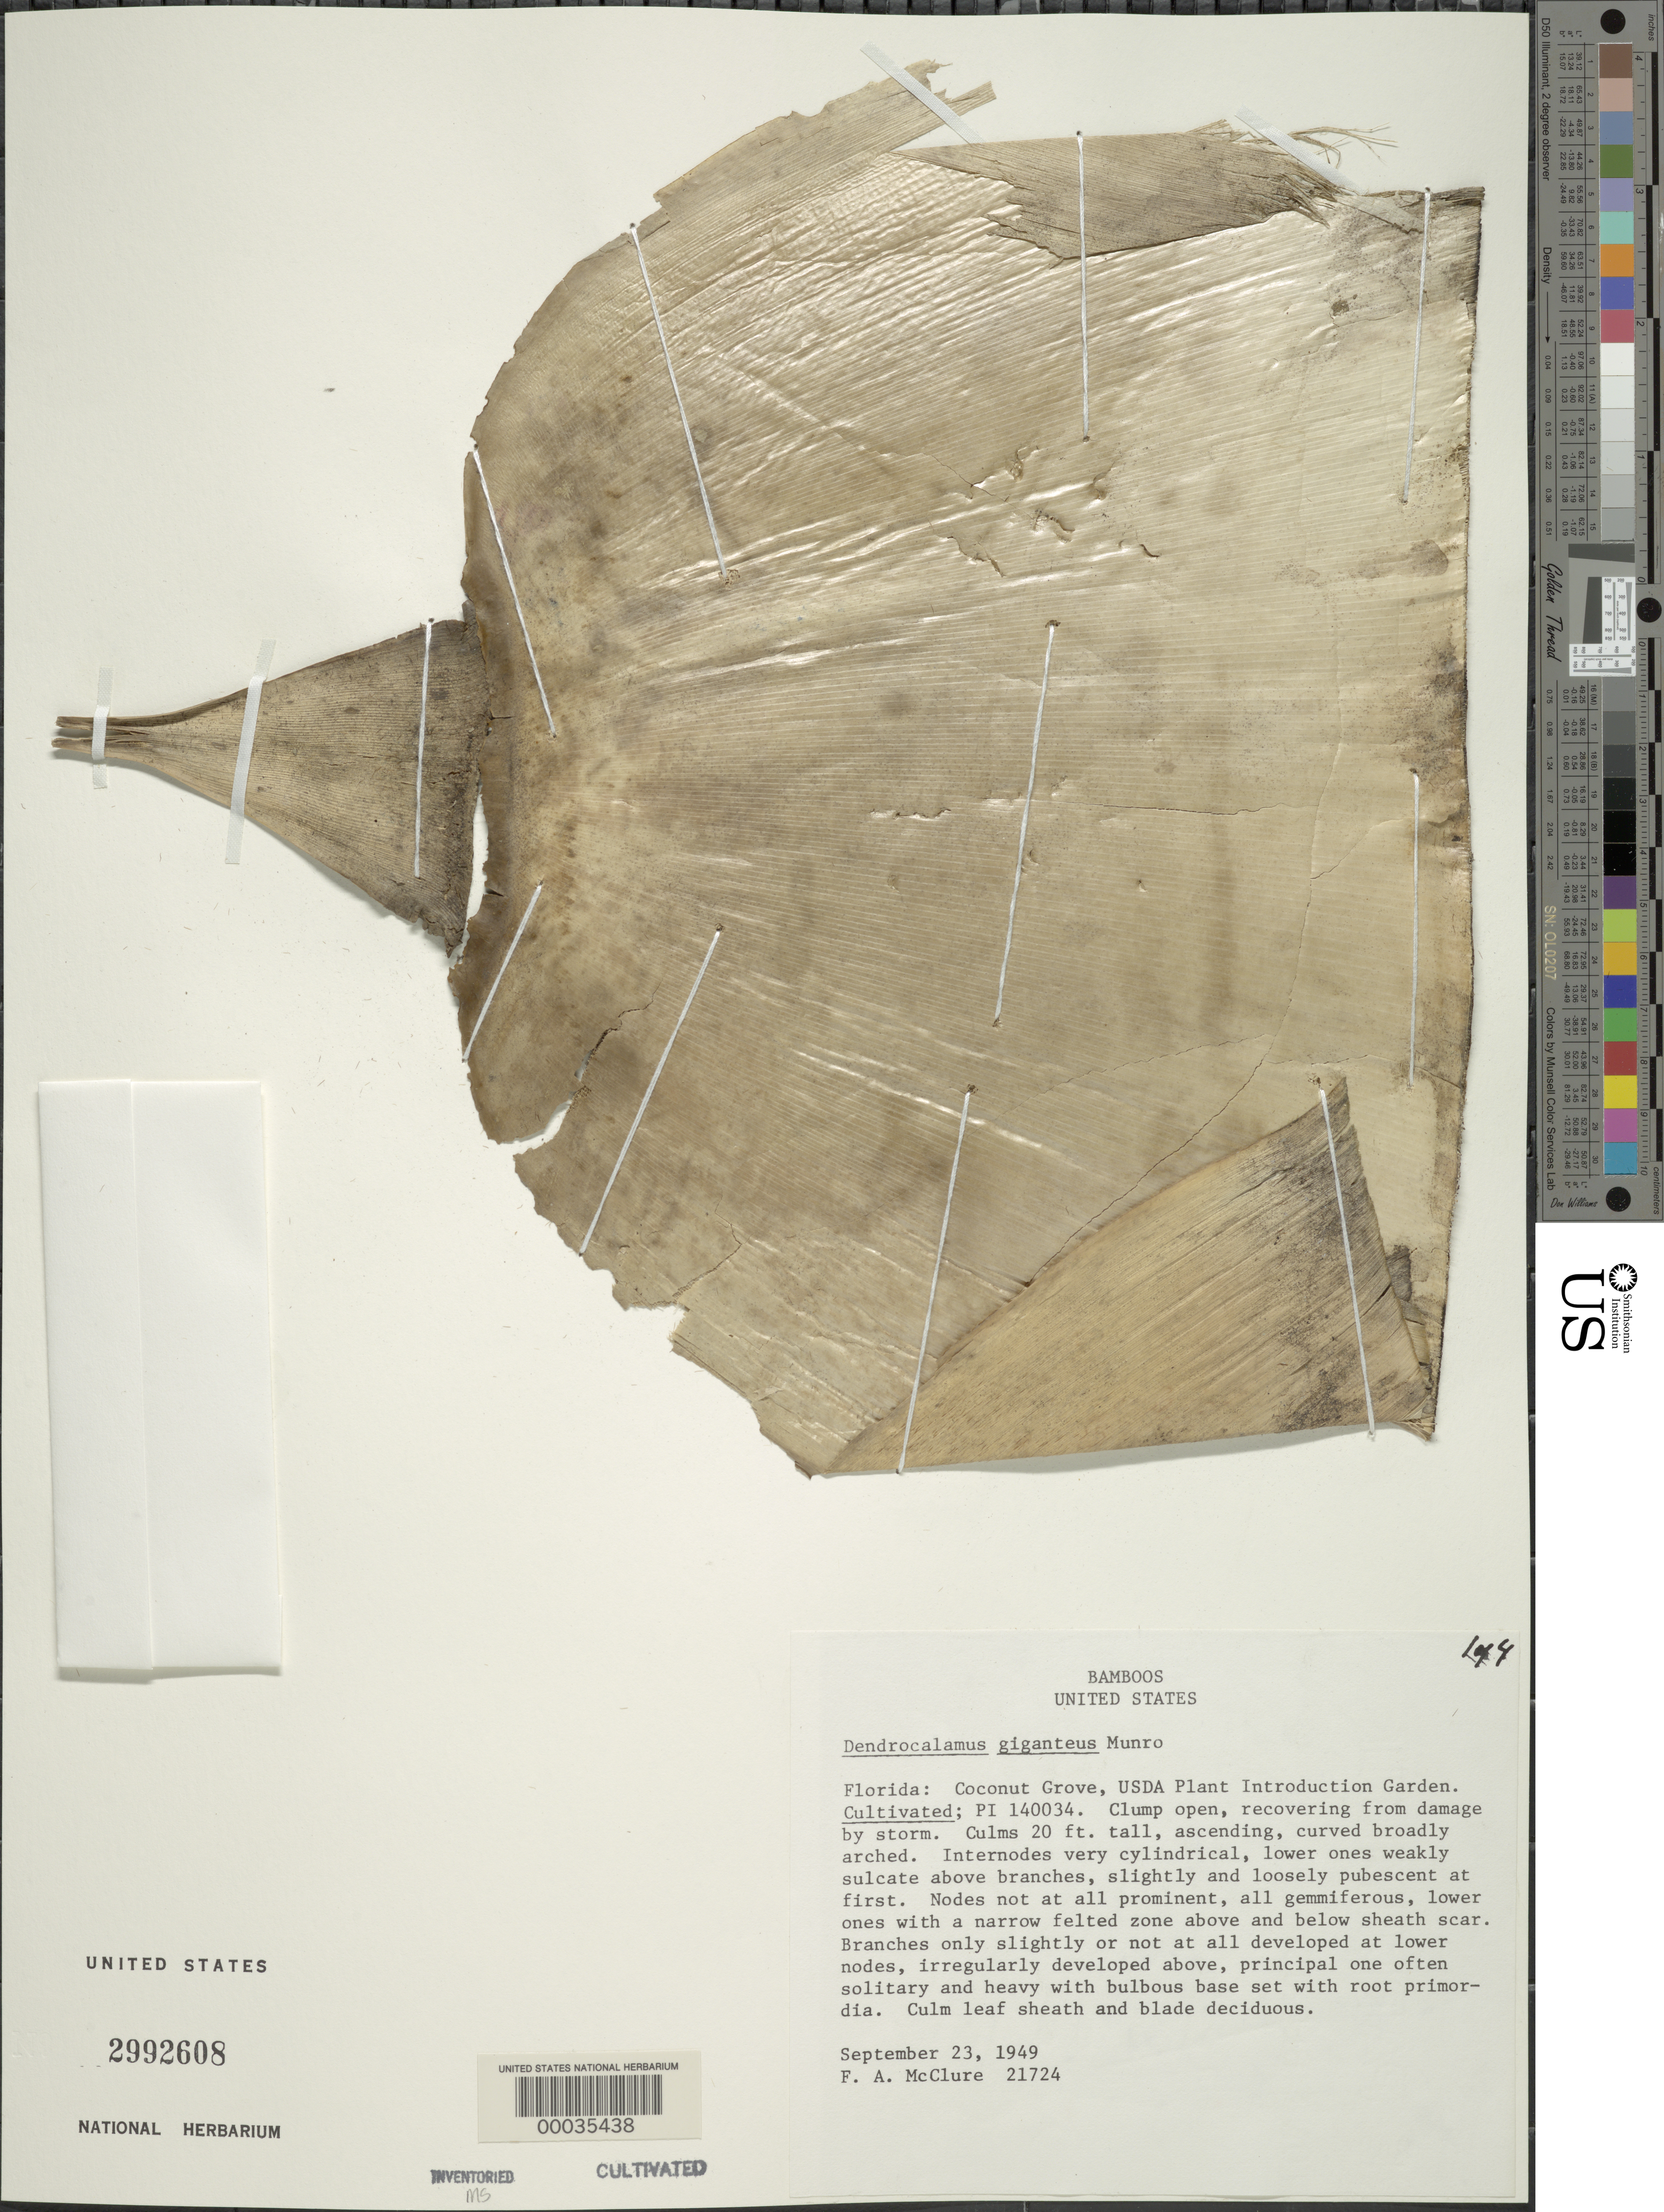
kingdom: Plantae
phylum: Tracheophyta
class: Liliopsida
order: Poales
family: Poaceae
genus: Dendrocalamus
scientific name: Dendrocalamus giganteus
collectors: F. A. McClure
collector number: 21724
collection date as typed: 23 Sep 1949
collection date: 1949-09-23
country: United States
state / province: Florida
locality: U.s.d.a. plant introduction garden-coconut grove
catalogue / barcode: US 2992608